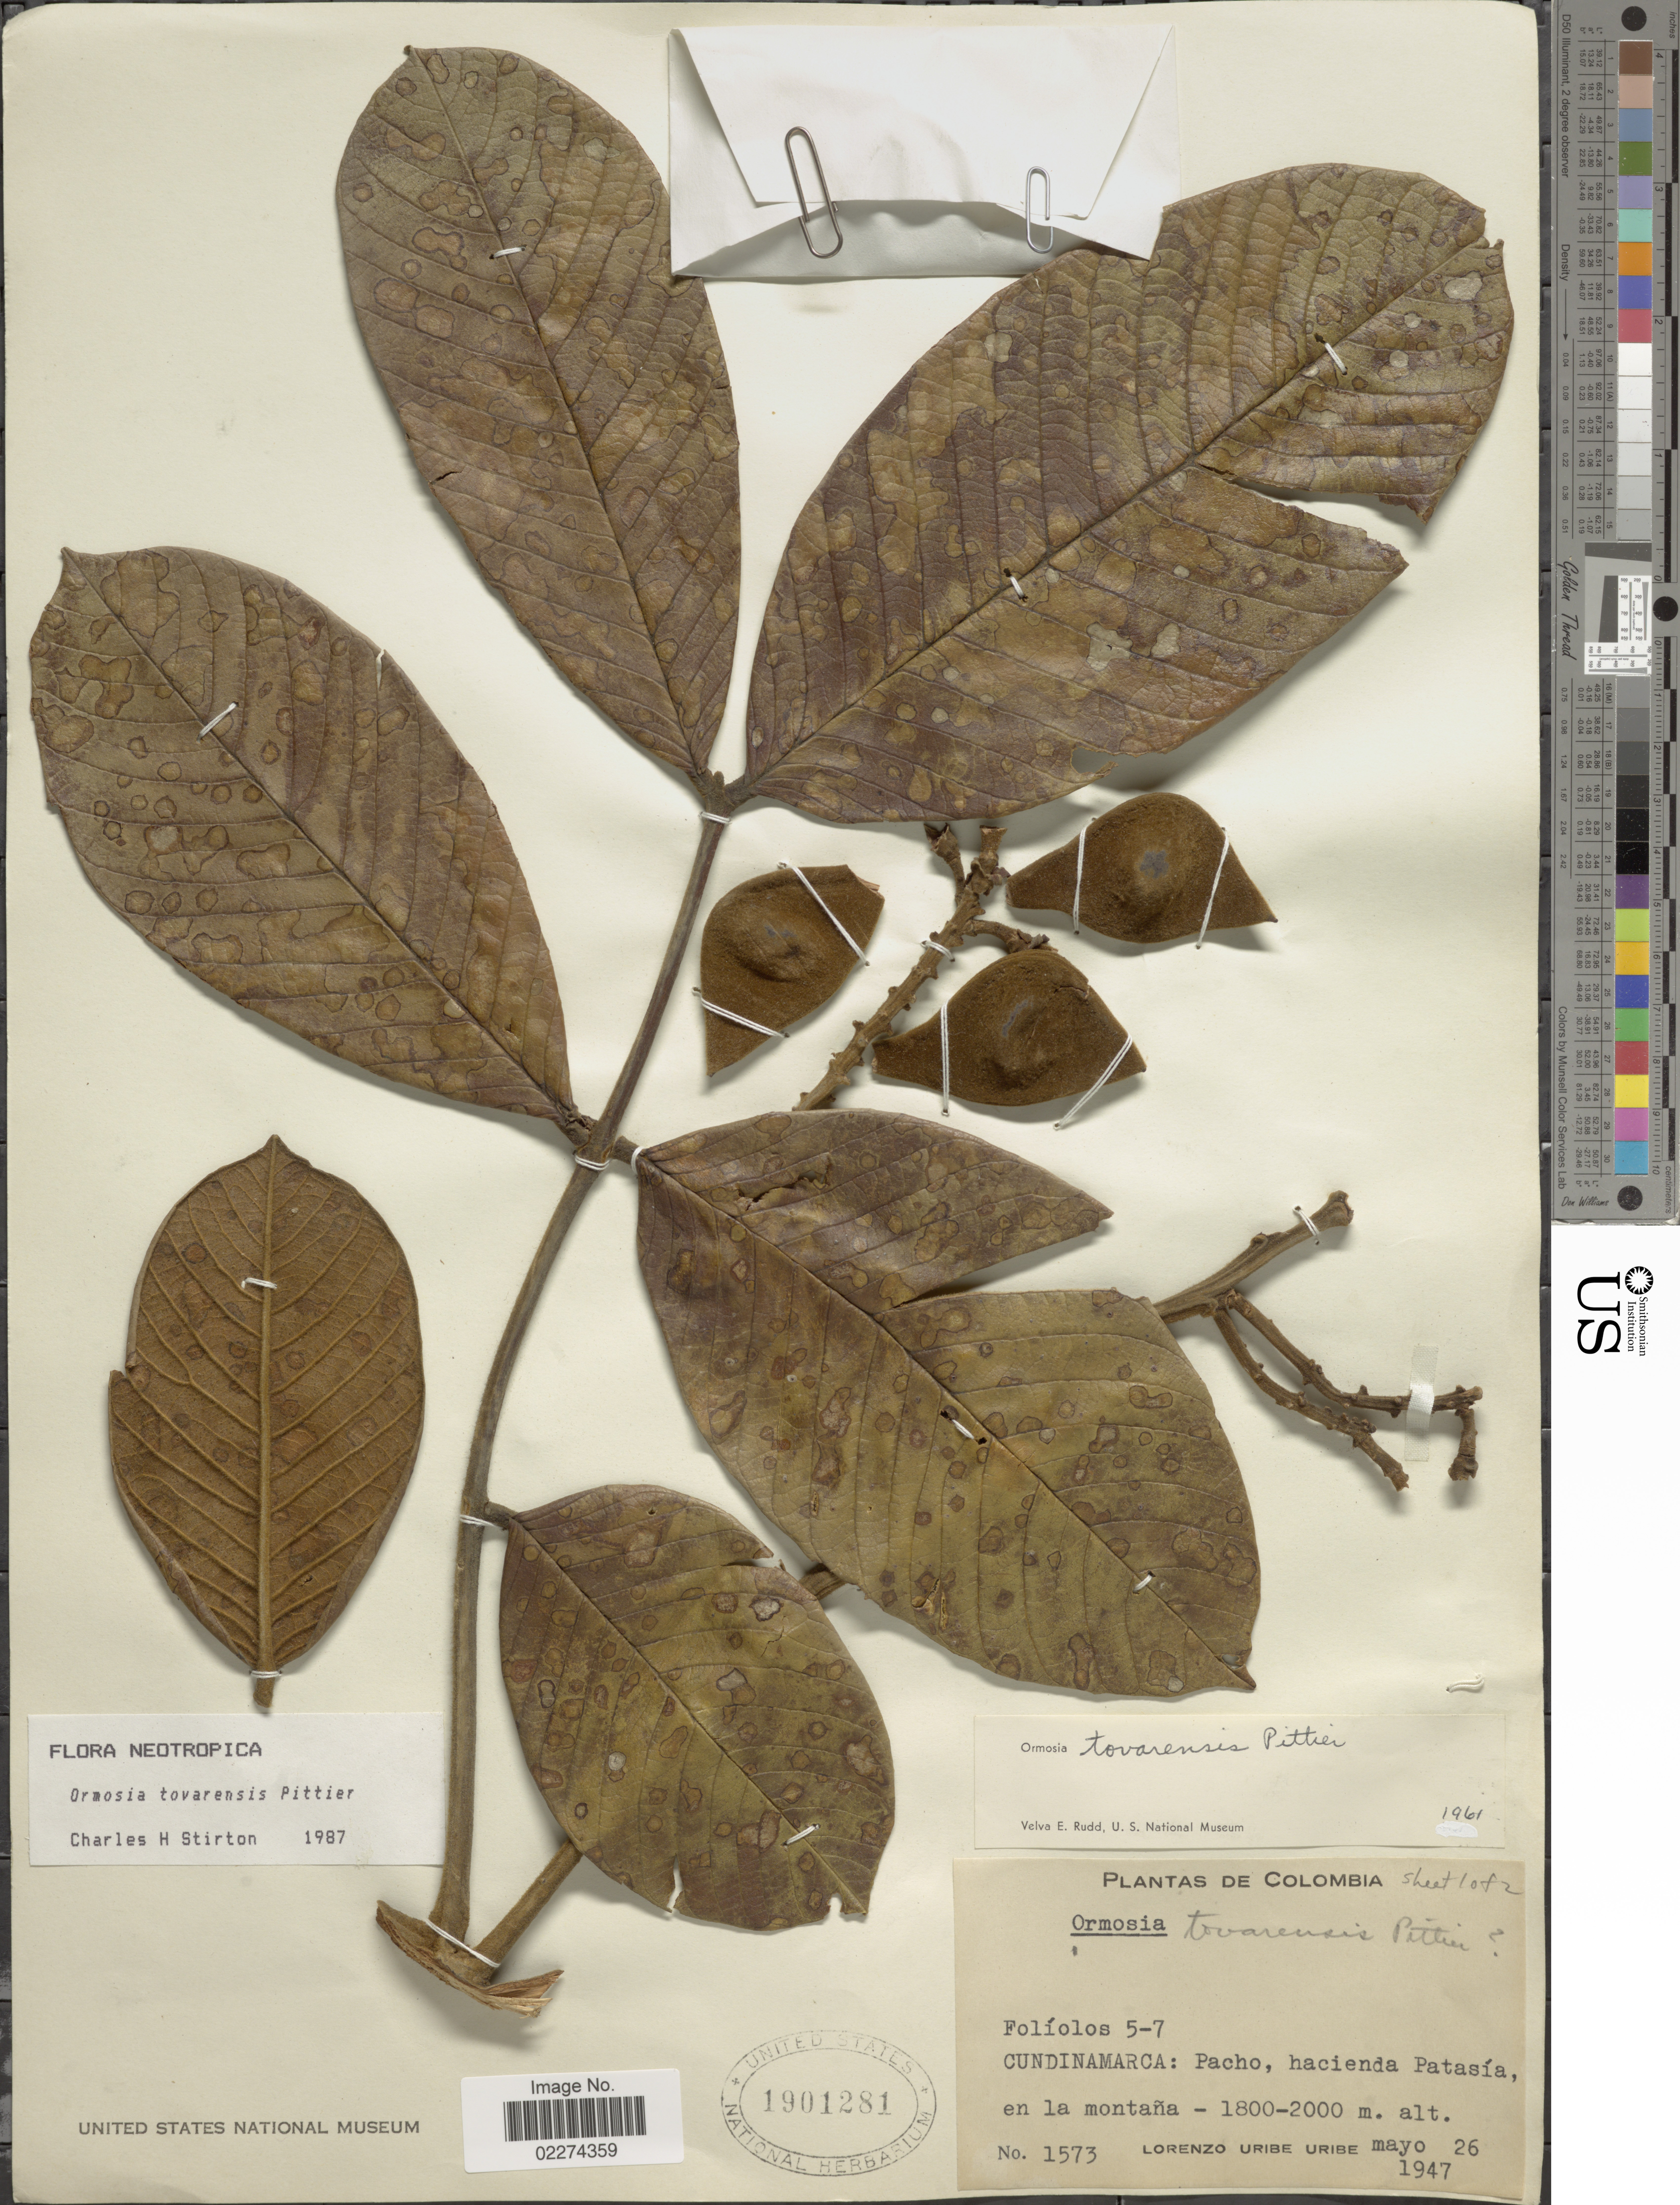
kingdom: Plantae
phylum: Tracheophyta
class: Magnoliopsida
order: Fabales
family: Fabaceae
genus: Ormosia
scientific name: Ormosia tovarensis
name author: Pittier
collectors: L. Uribe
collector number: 1573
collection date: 1947-05-26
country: Colombia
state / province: Cundinamarca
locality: Cundinamarca: Pacho, Hacienda de Patasia, en la montana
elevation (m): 1800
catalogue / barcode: US 1901281